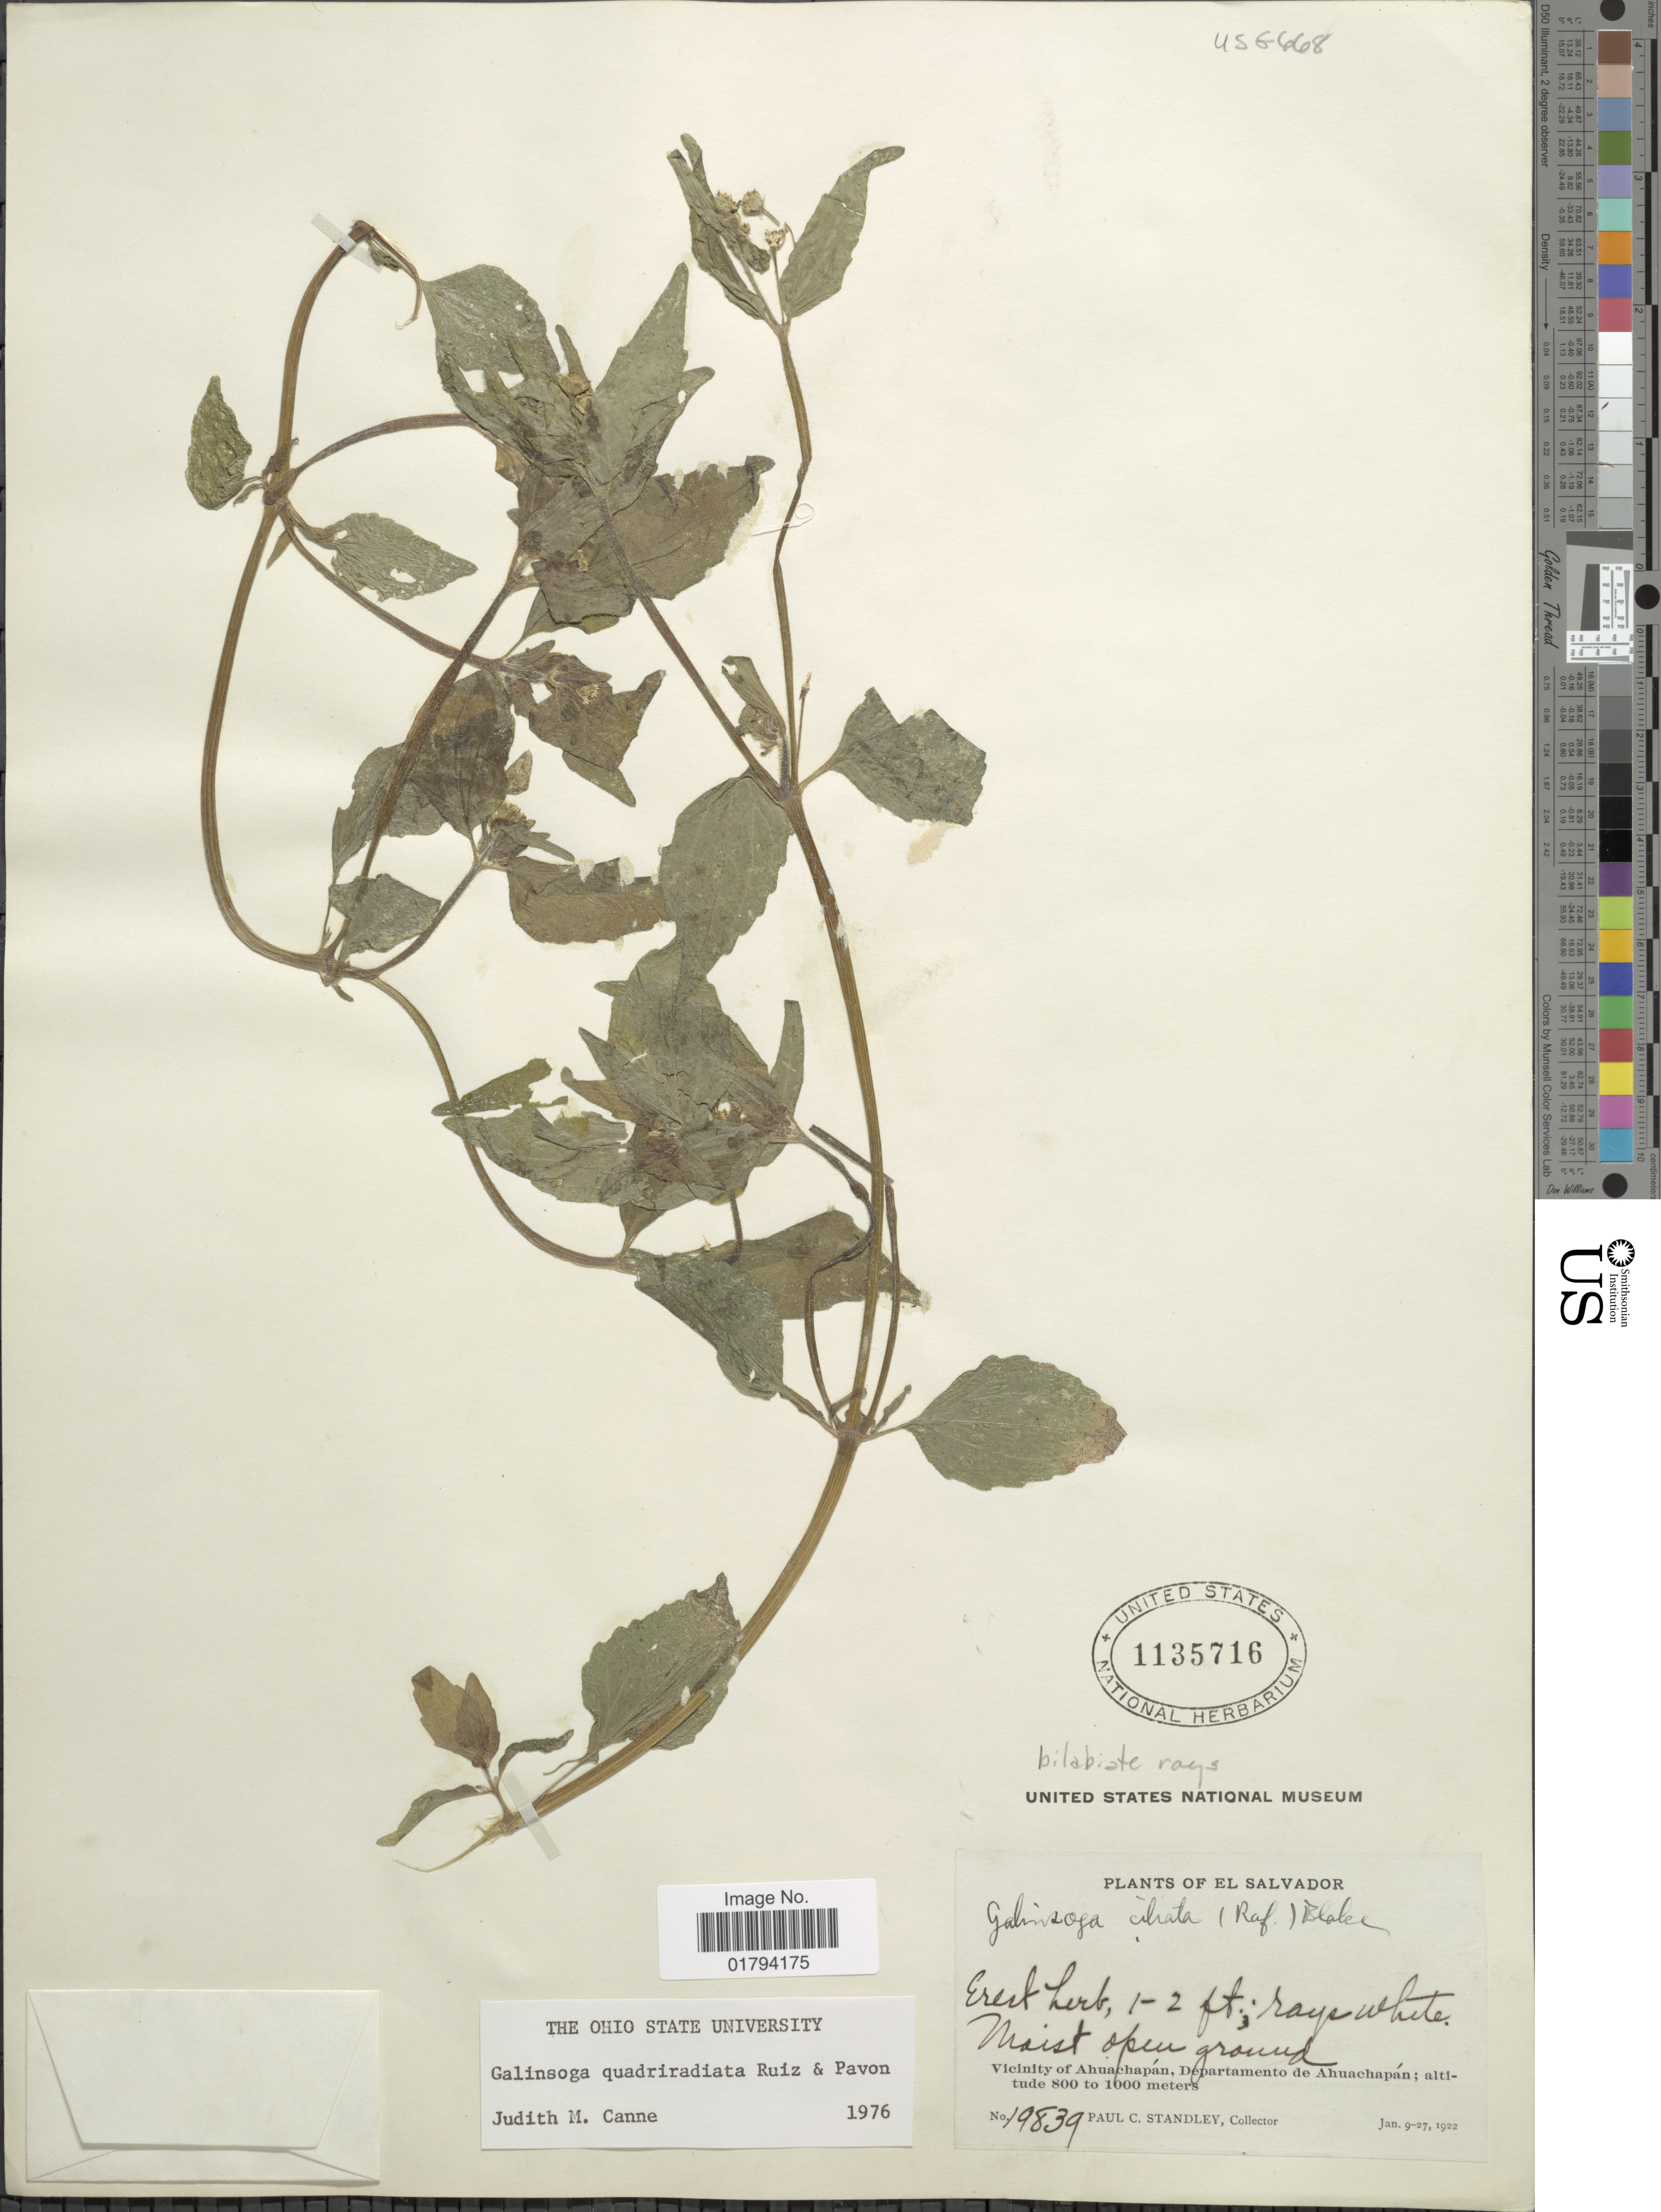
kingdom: Plantae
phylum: Tracheophyta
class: Magnoliopsida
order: Asterales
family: Asteraceae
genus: Galinsoga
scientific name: Galinsoga quadriradiata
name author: Ruiz & Pav.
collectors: P. C. Standley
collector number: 19839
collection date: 1922-01-09/1922-01-27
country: El Salvador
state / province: Ahuachapan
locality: Vicinity of Ahuachapan.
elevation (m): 800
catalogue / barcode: US 1135716